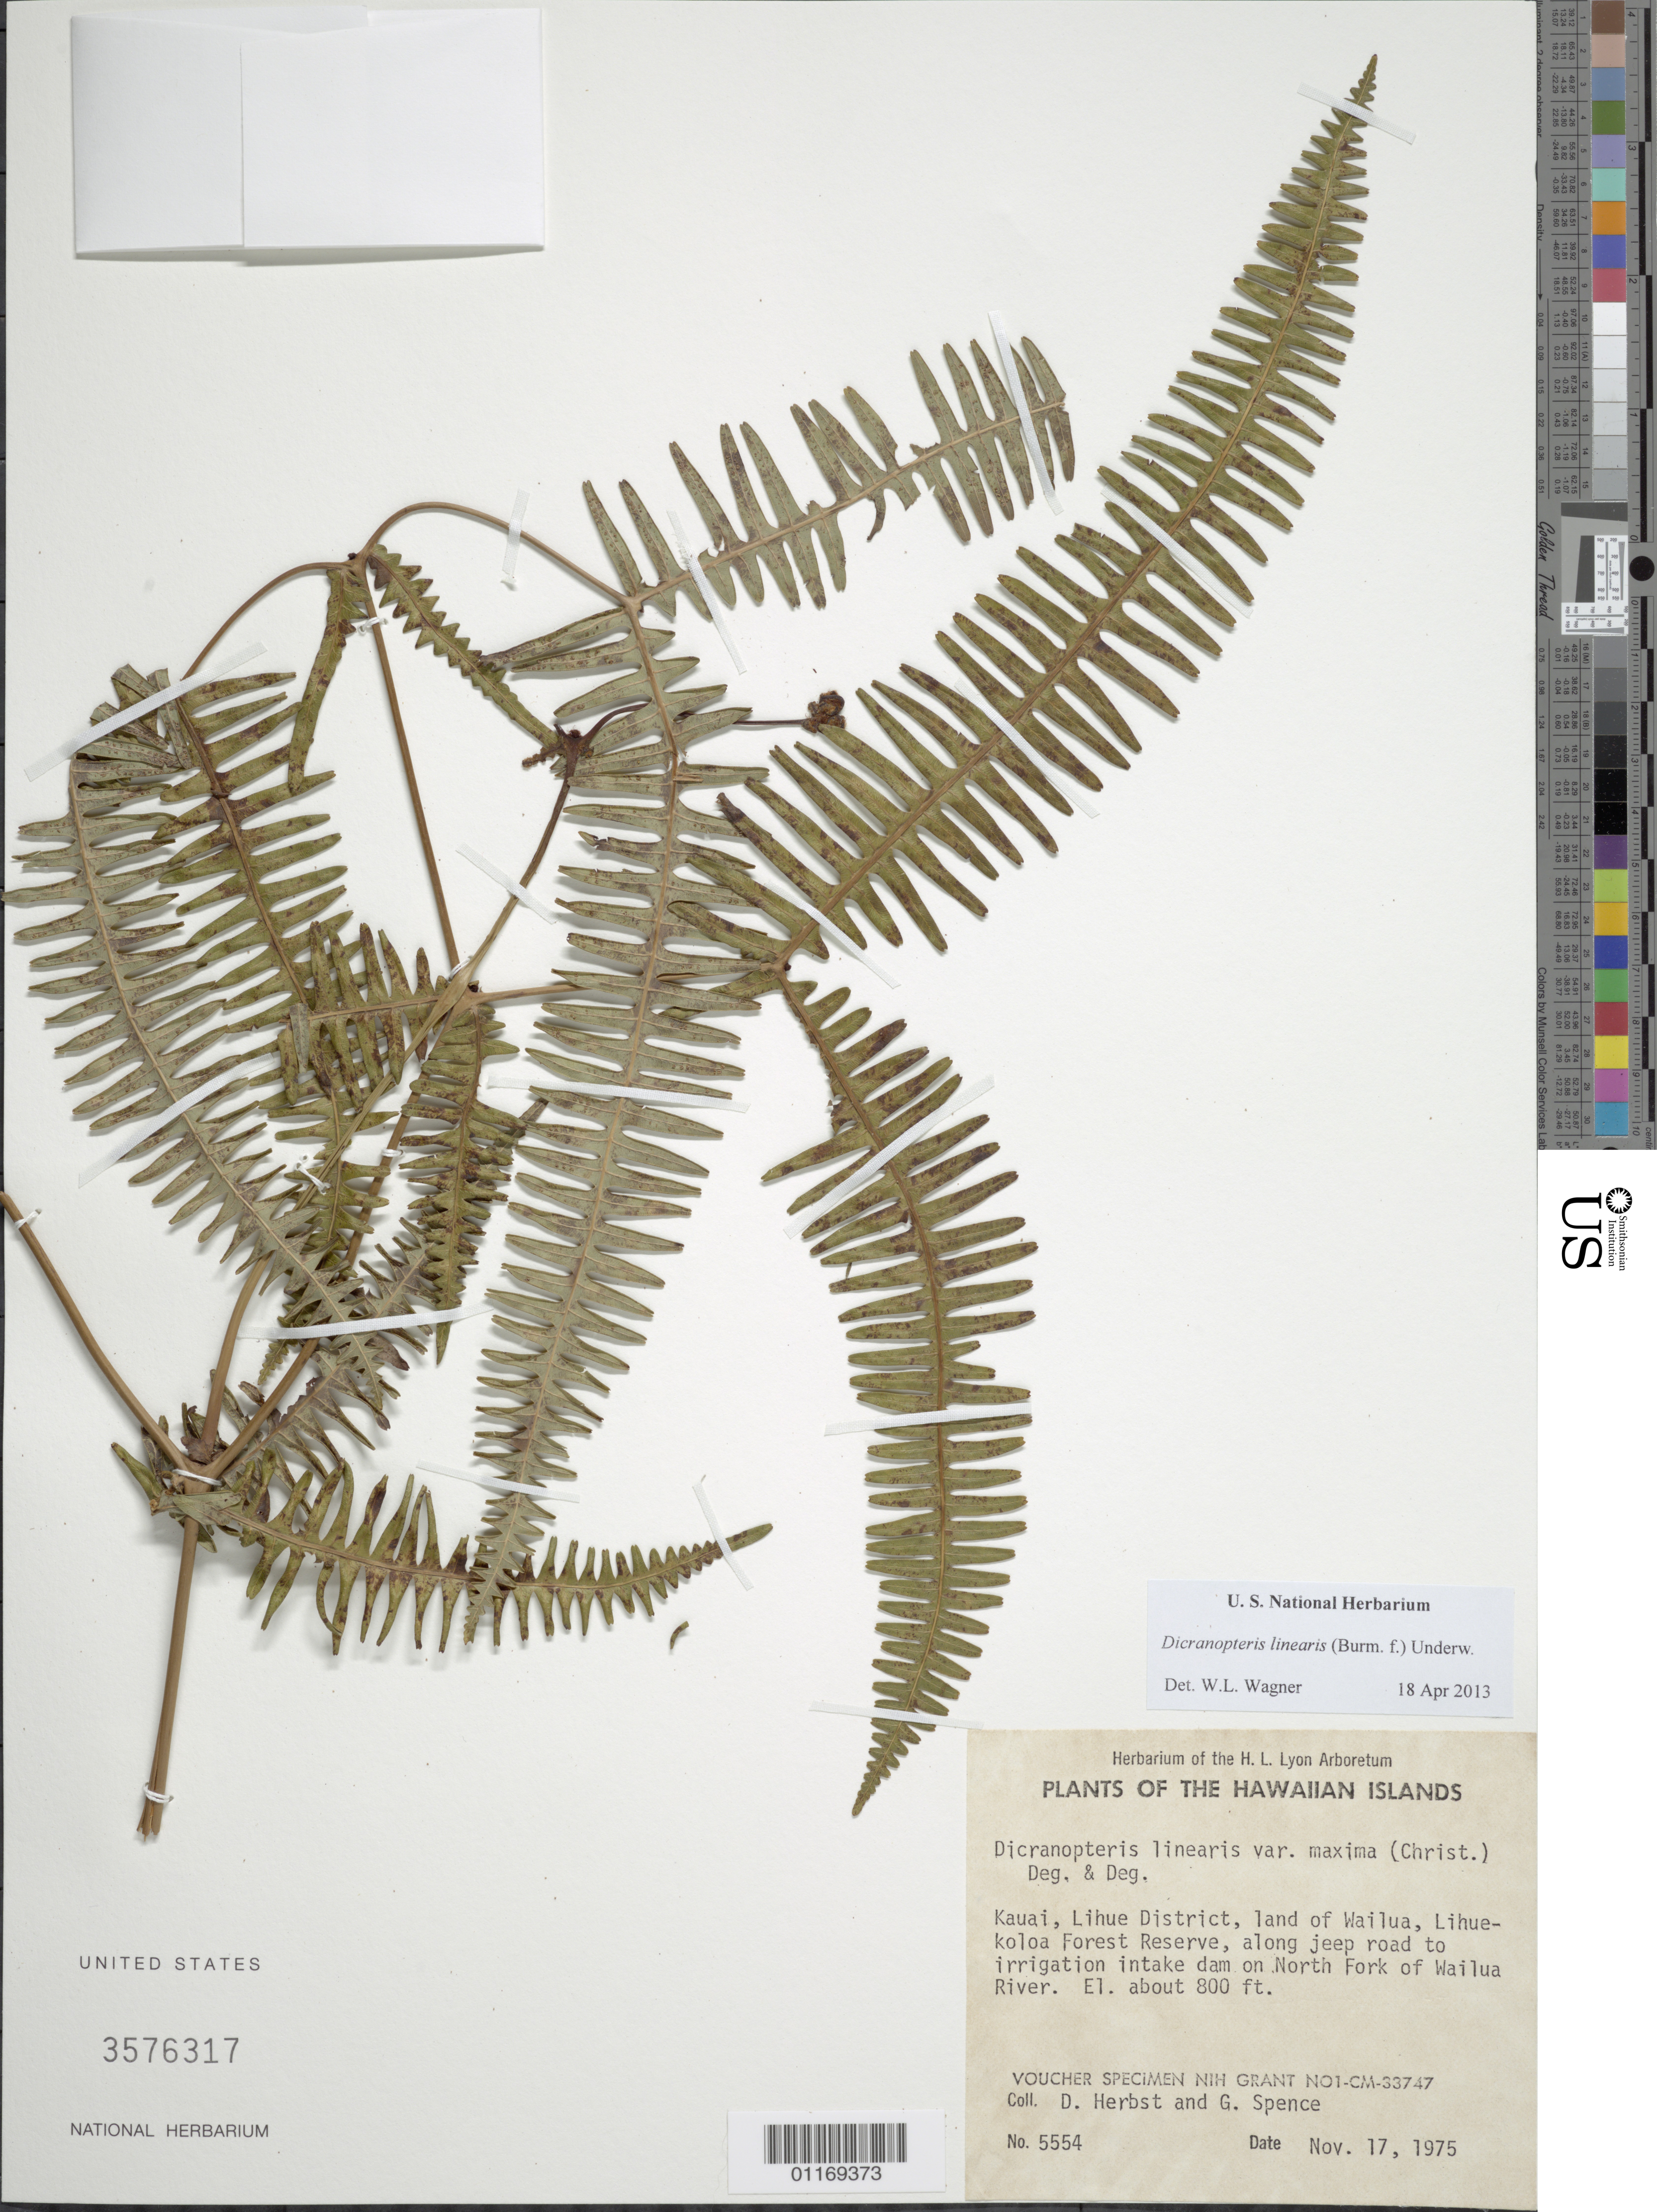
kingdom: Plantae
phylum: Tracheophyta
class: Polypodiopsida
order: Gleicheniales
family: Gleicheniaceae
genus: Dicranopteris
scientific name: Dicranopteris linearis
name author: (Burm. f.) Underw.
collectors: D. R. Herbst & G. Spence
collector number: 5554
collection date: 1975-11-17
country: United States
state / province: Hawaii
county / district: Kauai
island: Kaua'i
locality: Lihue District, land of Wailua, Lihue-koloa Forest Reserve, along jeep road to irrigation intake dam on North Fork of Wailua River.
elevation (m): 244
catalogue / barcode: US 3576317